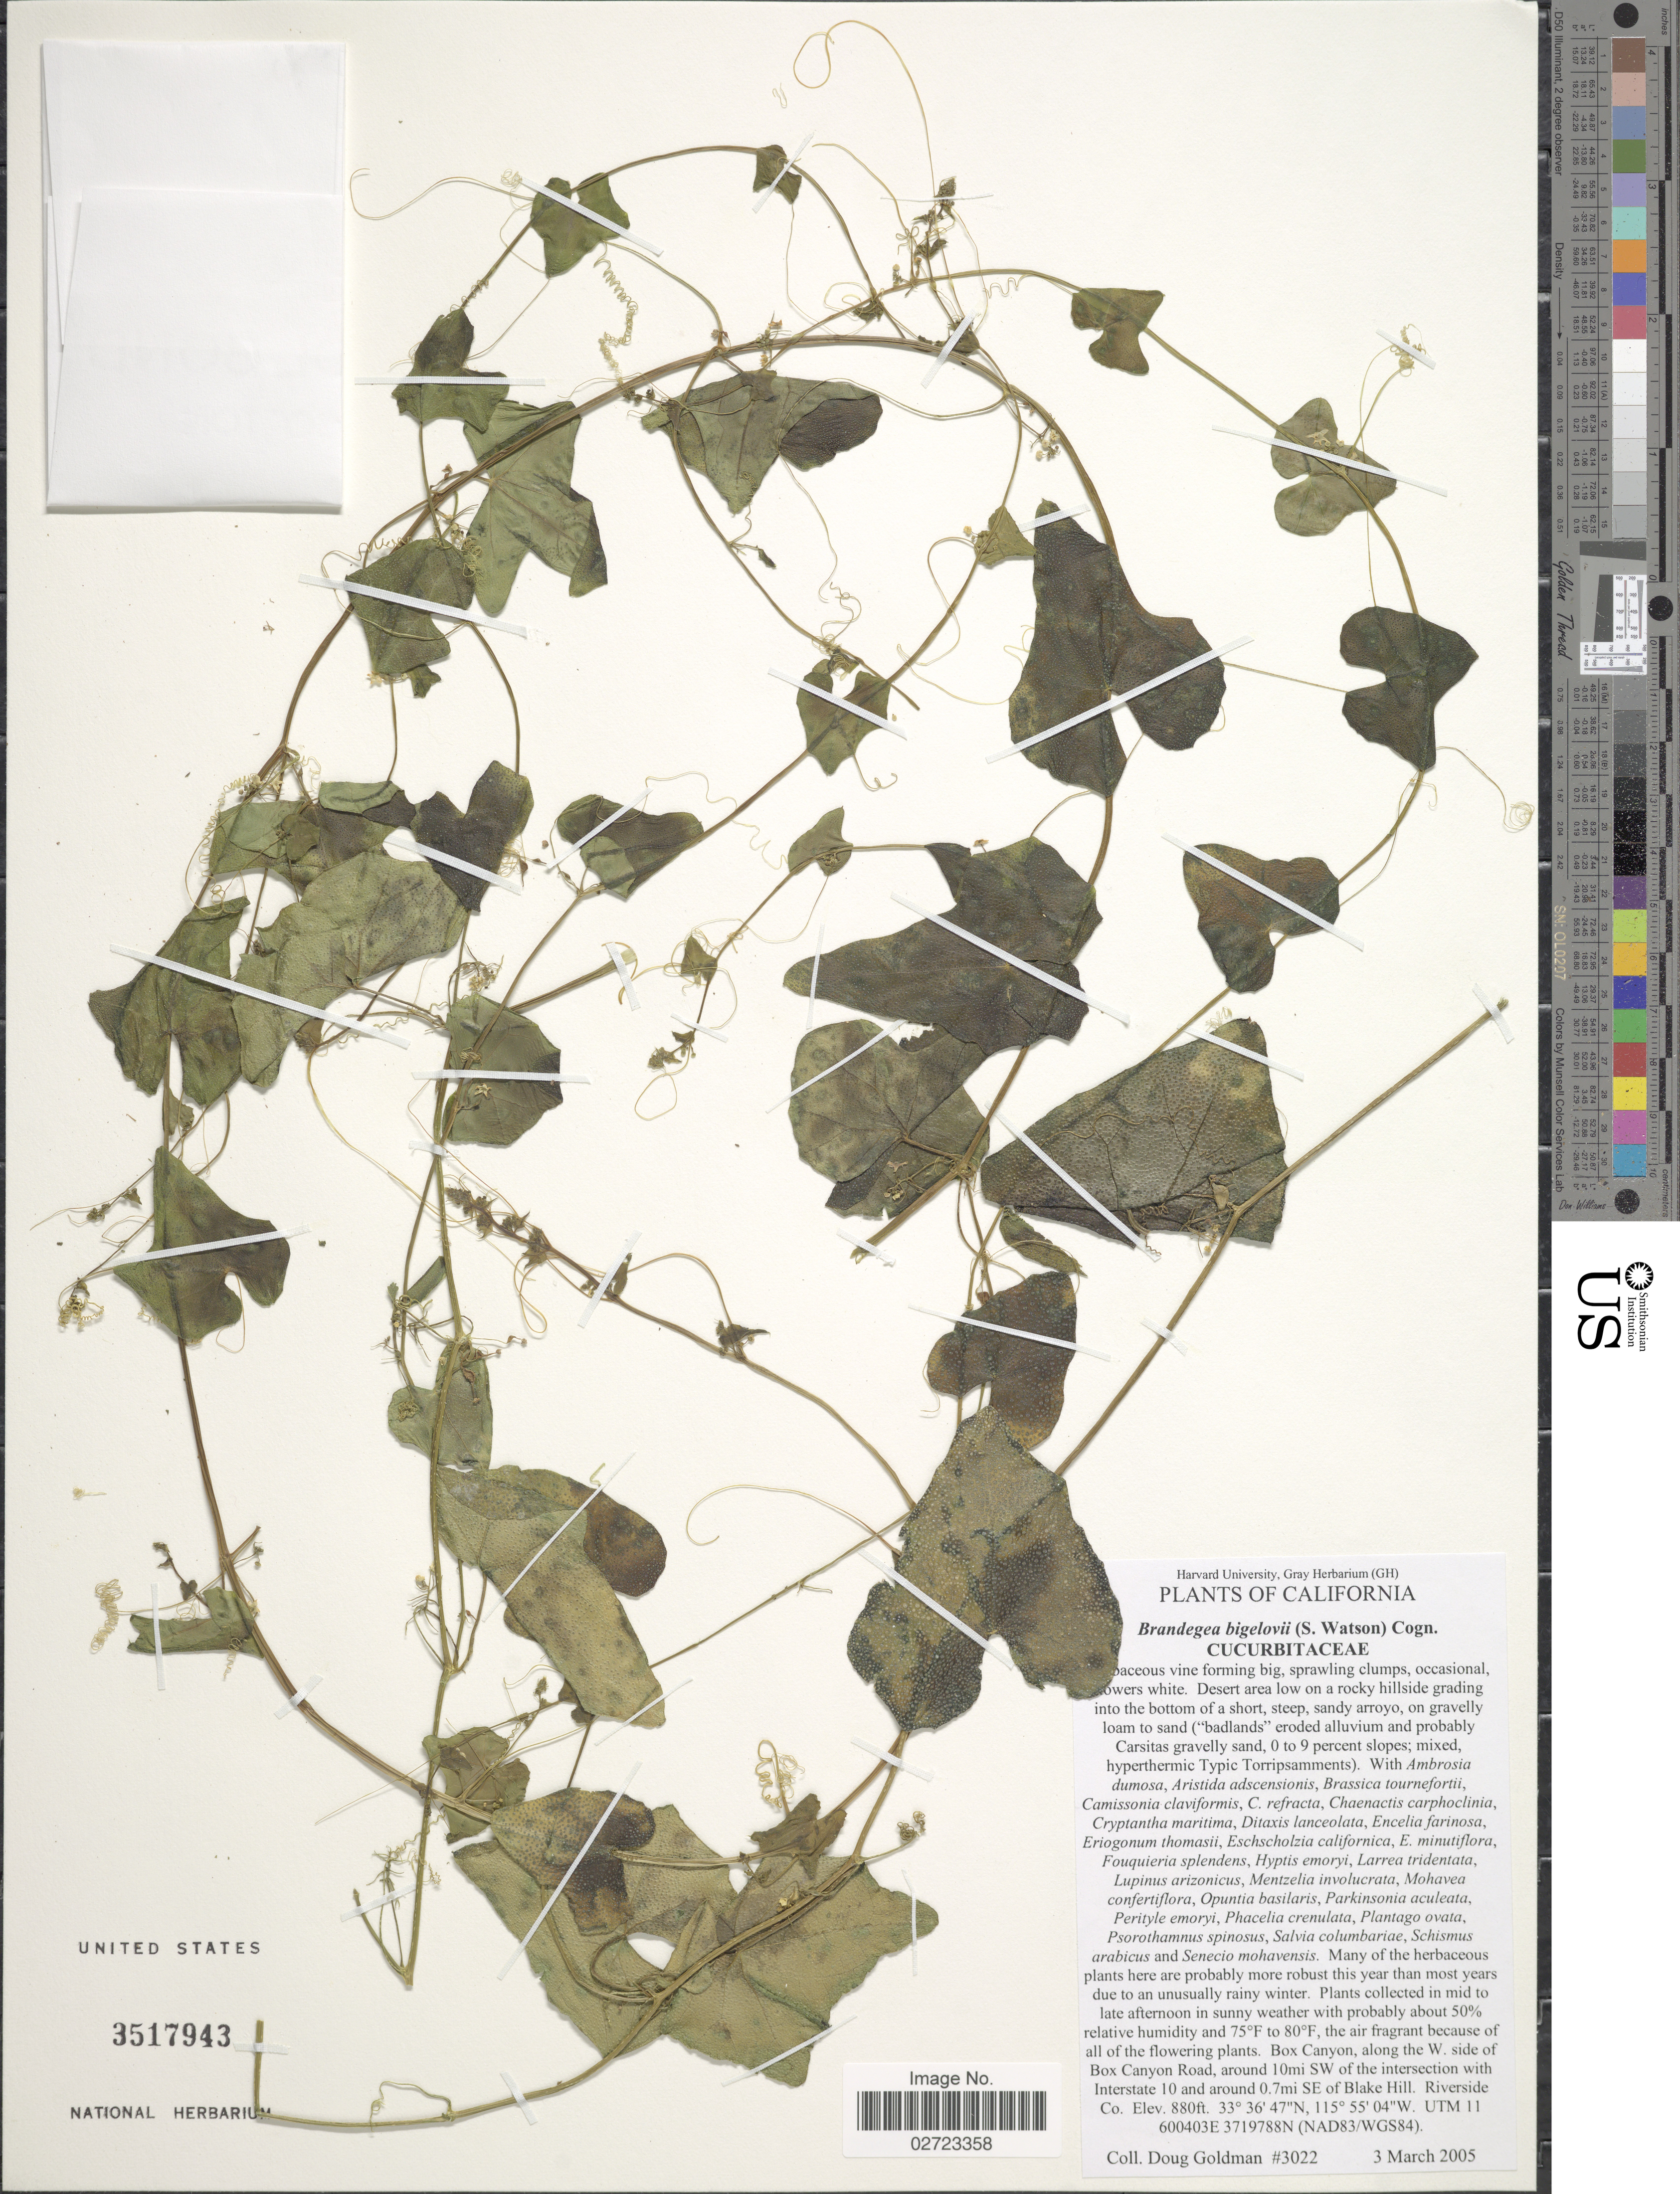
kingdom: Plantae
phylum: Tracheophyta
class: Magnoliopsida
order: Cucurbitales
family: Cucurbitaceae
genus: Brandegea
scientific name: Brandegea bigelovii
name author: (Watson) Cogn.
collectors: D. Goldman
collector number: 3022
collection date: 2005-03-03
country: United States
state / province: California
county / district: Riverside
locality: Box Canyon, along the W. side of Box Canyon Road, around 10 mi SW of the intersection with Interstate 10 and around 0.7 mi SE of Blake Hill, Riverside Co, UTM 11 600403E 3719788B (NAD83/WGS84).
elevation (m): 268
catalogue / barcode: US 3517943